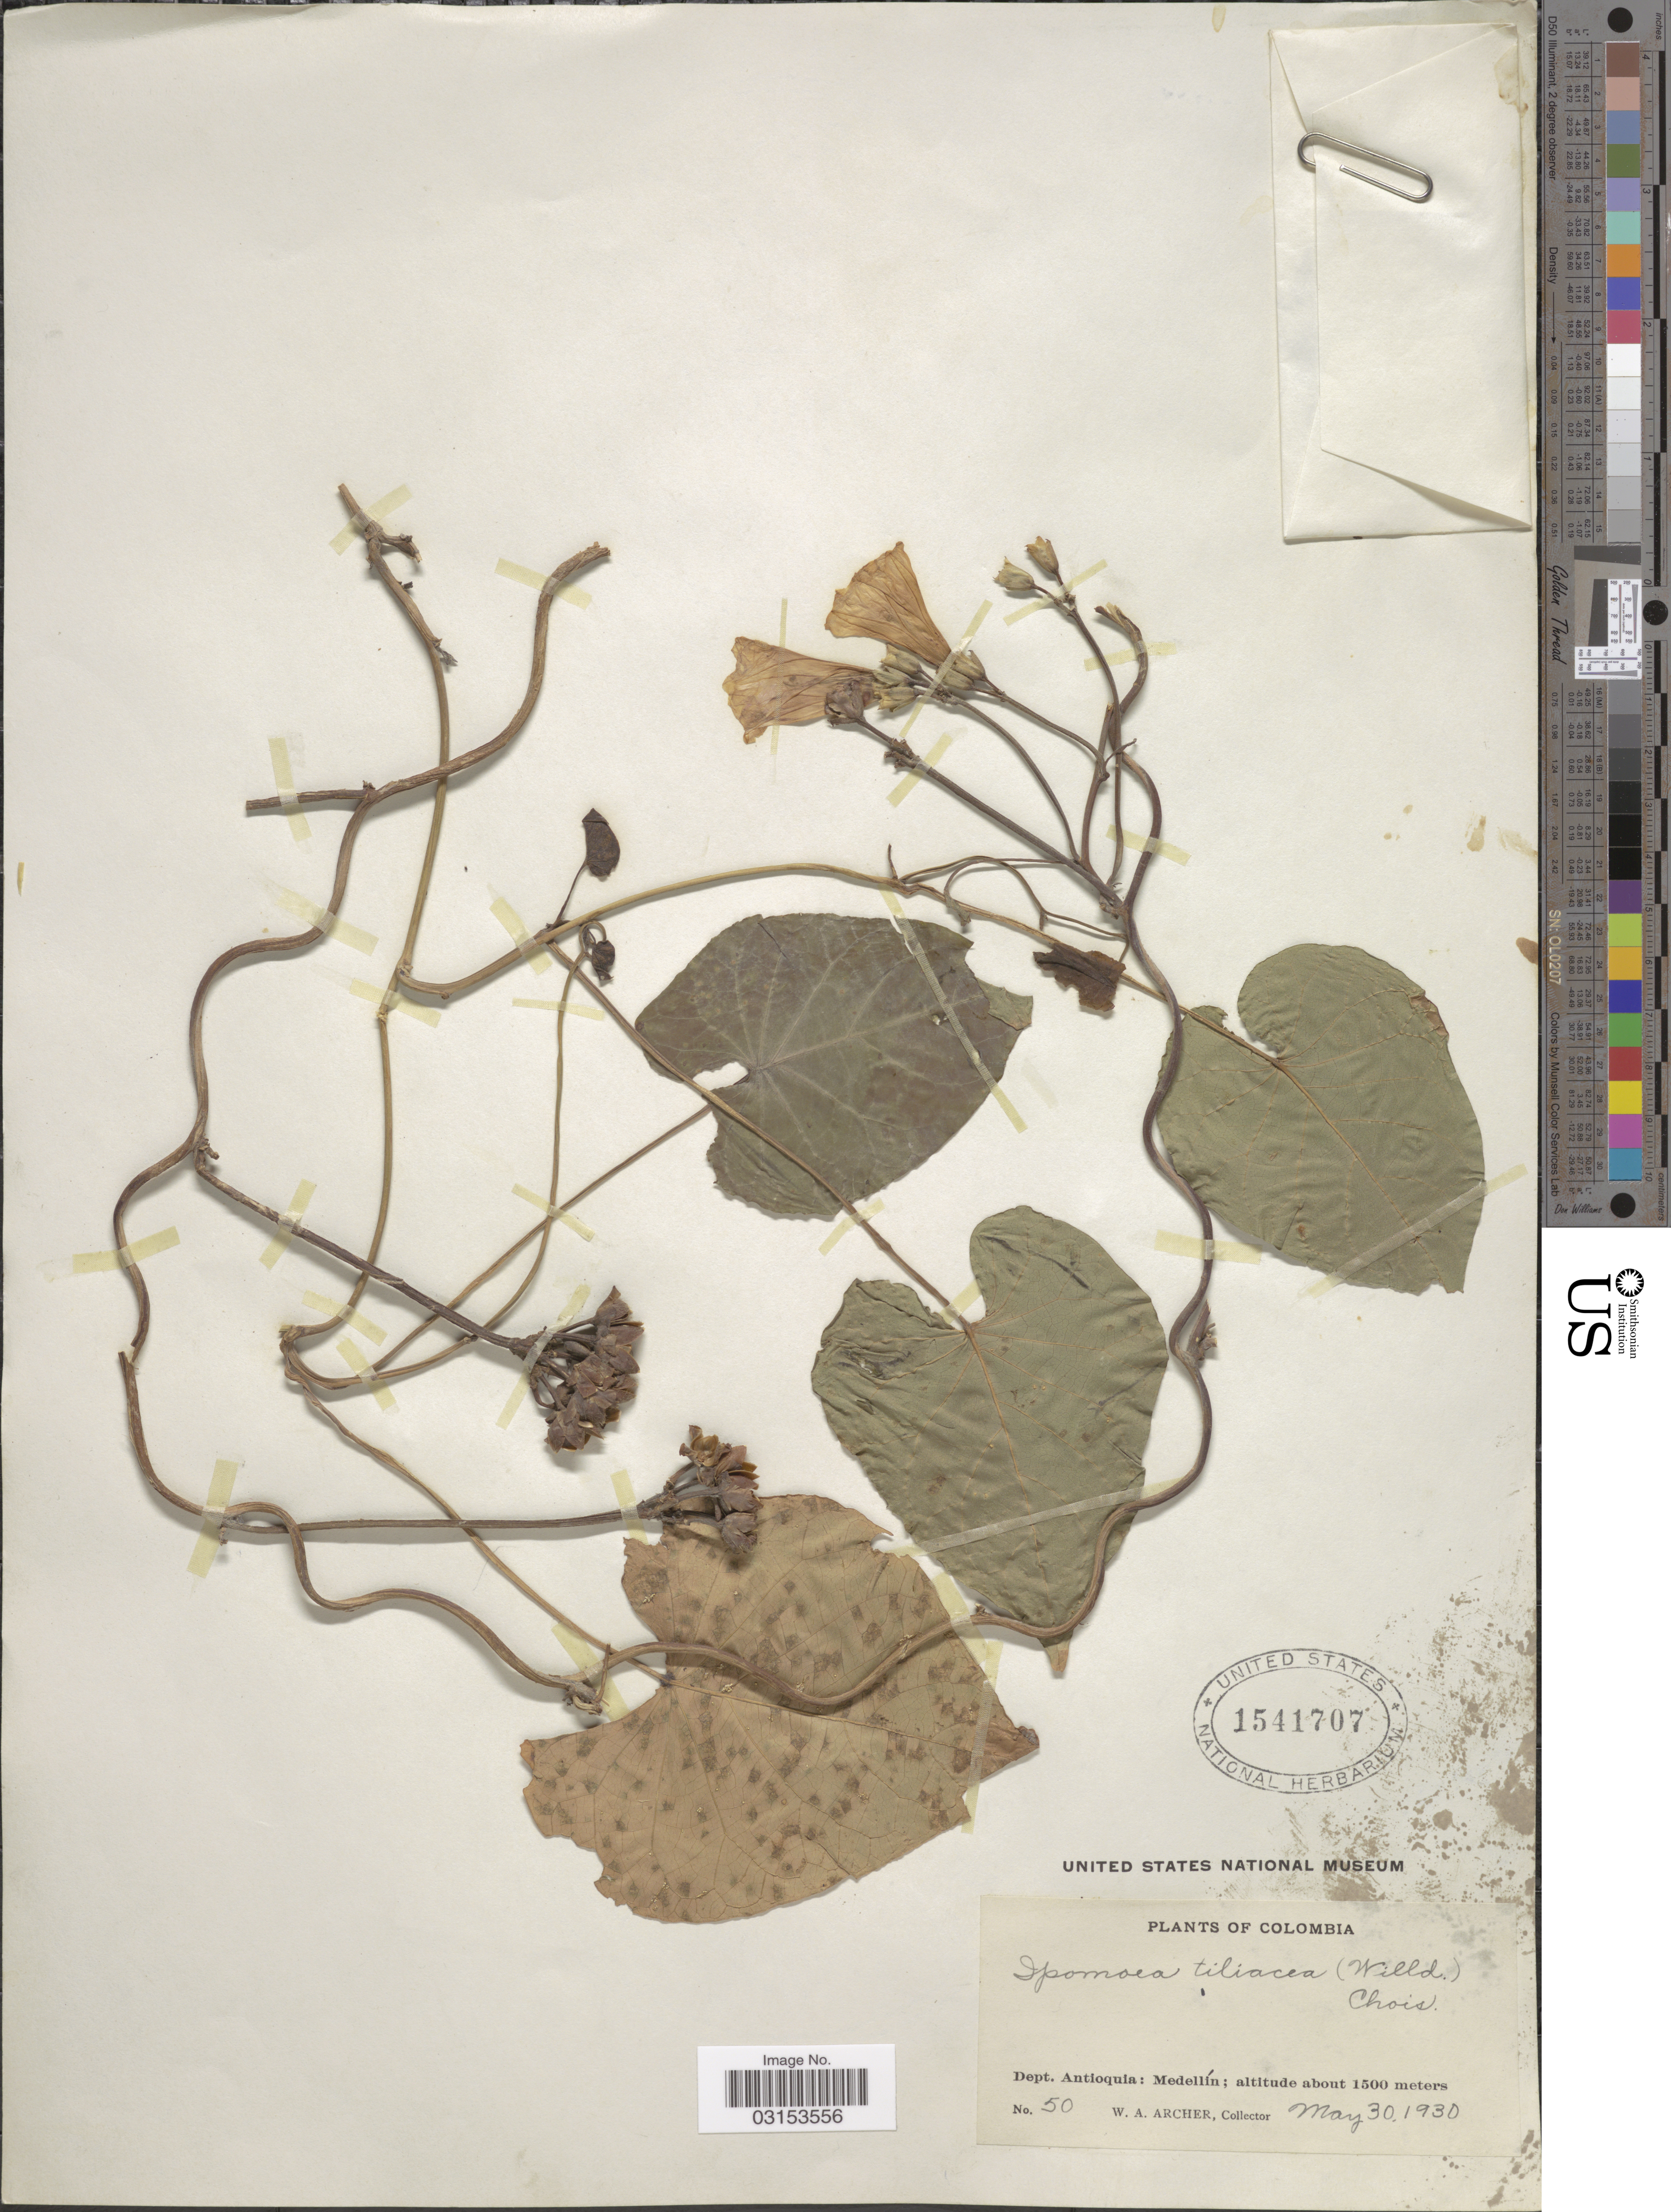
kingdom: Plantae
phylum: Tracheophyta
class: Magnoliopsida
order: Solanales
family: Convolvulaceae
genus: Ipomoea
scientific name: Ipomoea tiliacea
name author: (Willd.) Choisy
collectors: W. Archer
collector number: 50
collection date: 1930-05-30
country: Colombia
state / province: Antioquia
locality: Dept. Antioquia: Medellín.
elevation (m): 1500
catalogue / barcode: US 1541707